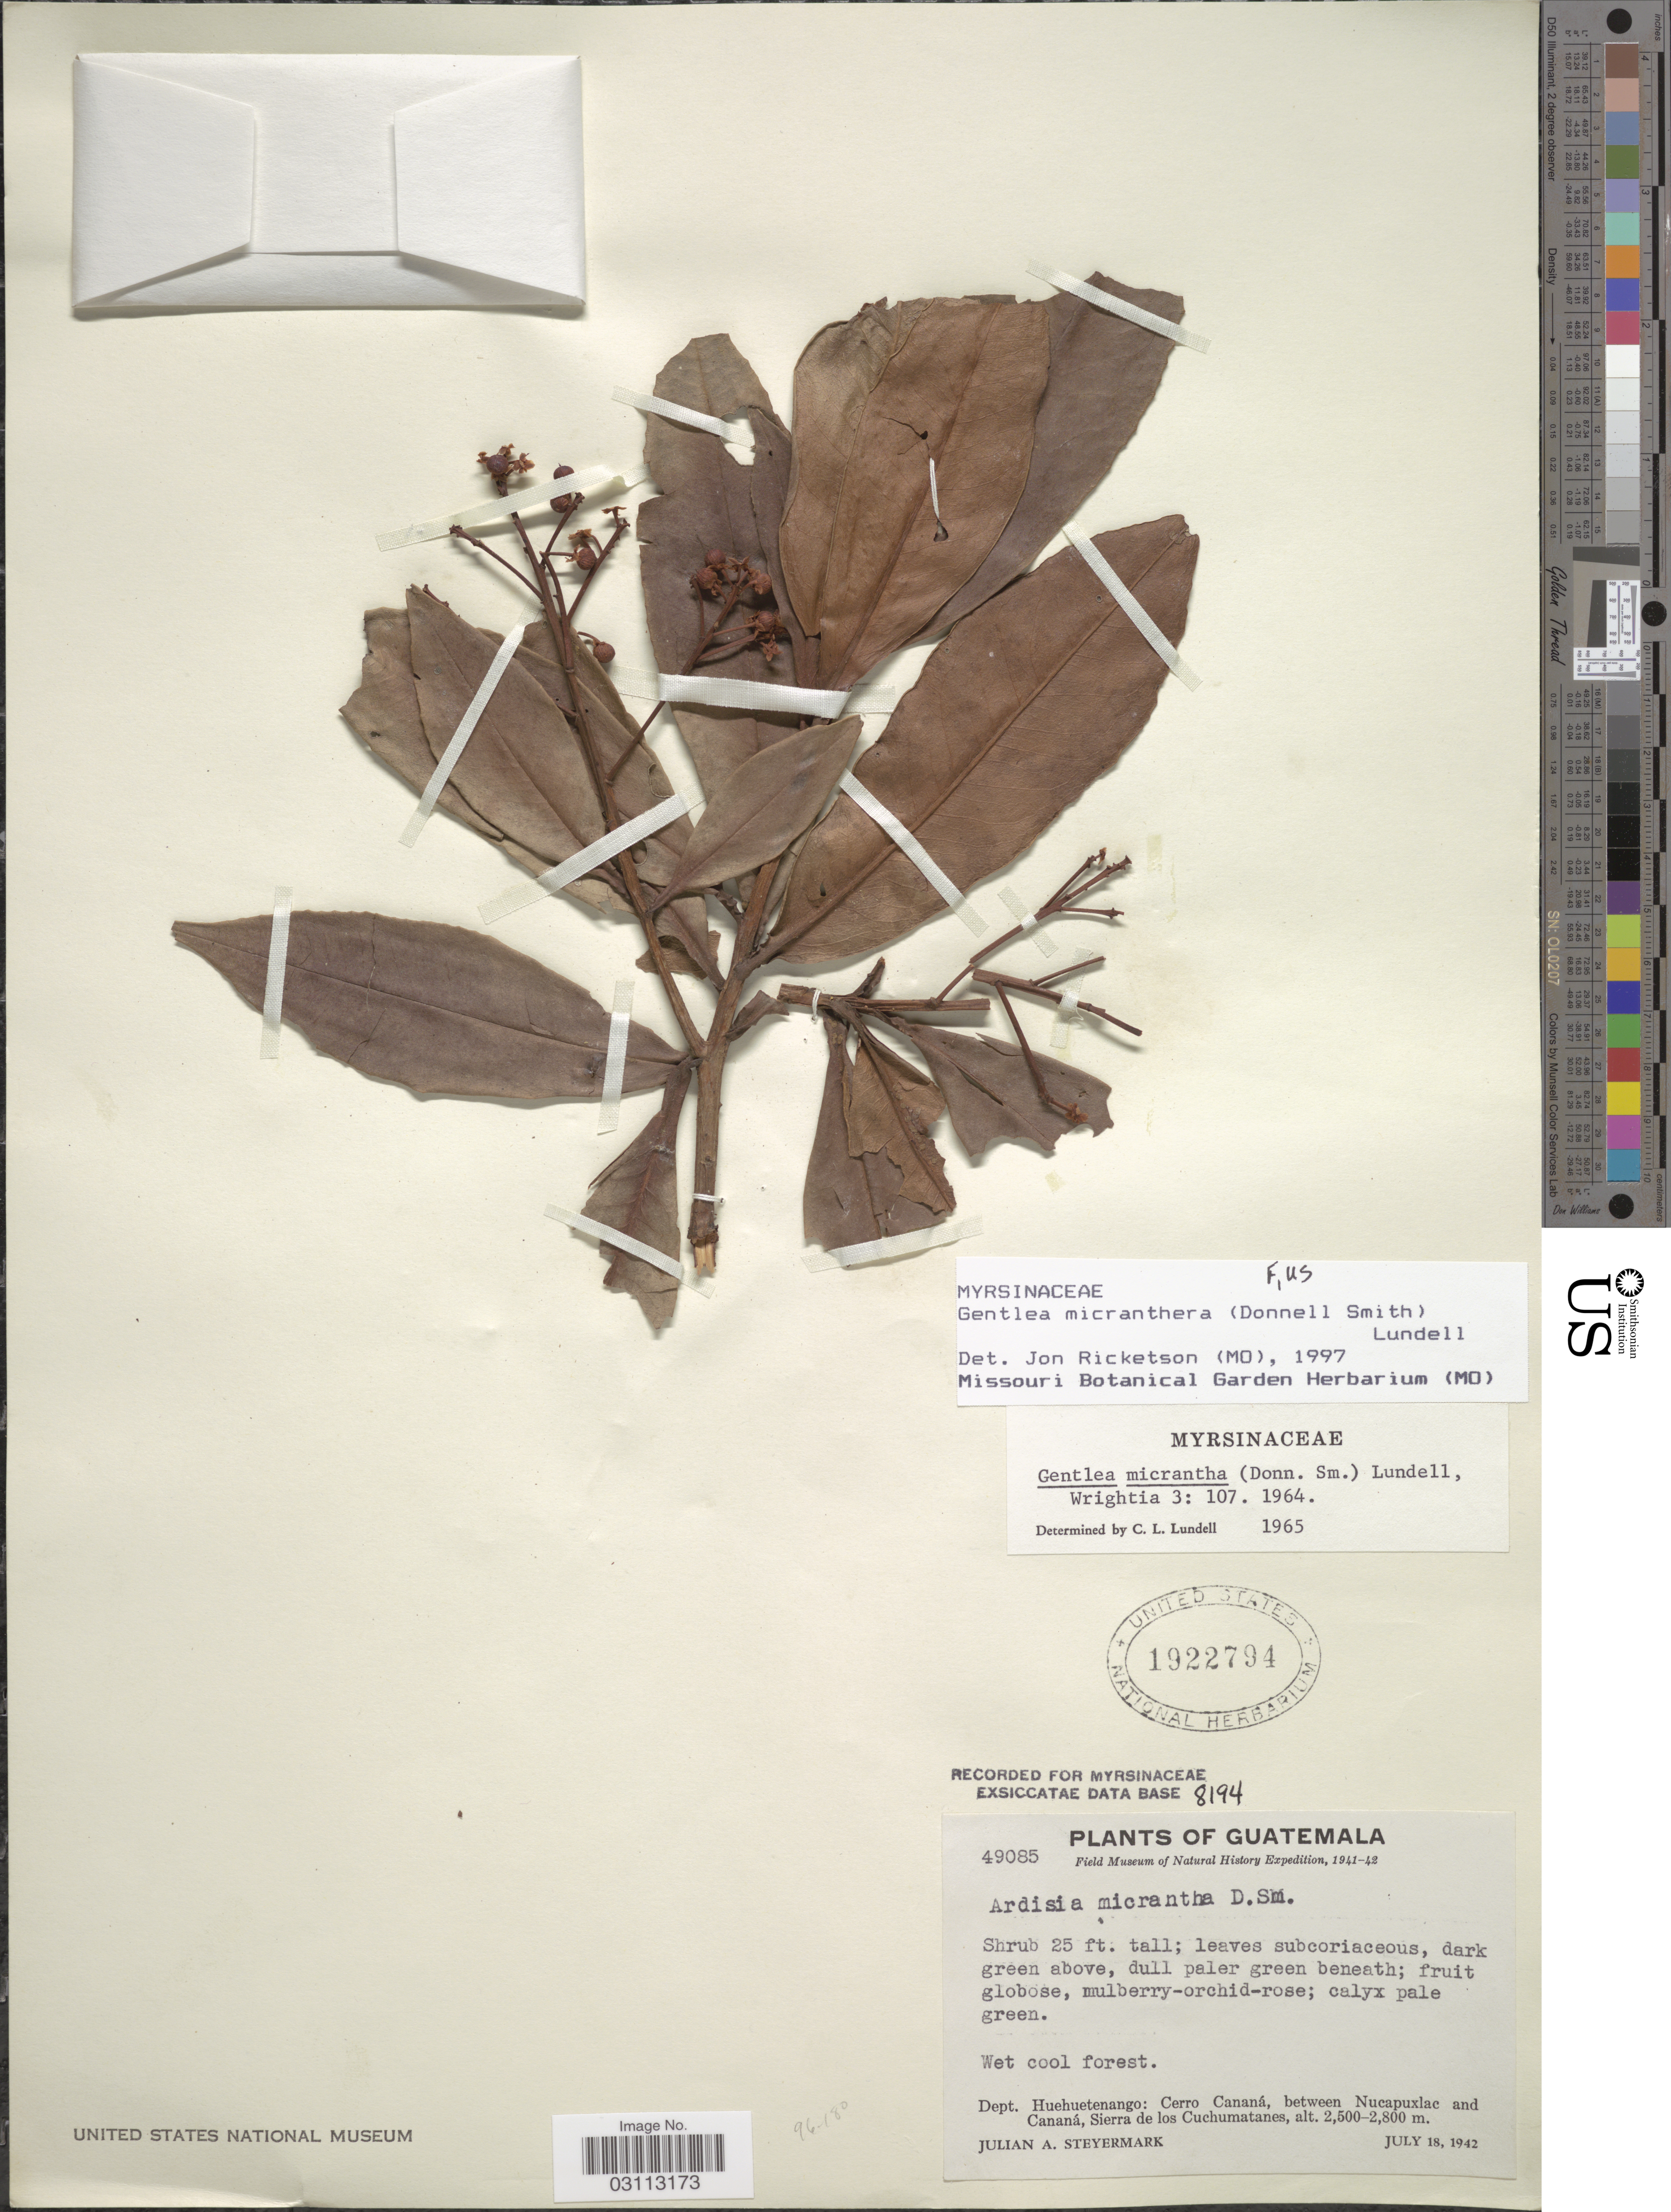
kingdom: Plantae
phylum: Tracheophyta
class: Magnoliopsida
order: Ericales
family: Primulaceae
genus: Gentlea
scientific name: Gentlea micranthera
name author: (Donn. Sm.) Lundell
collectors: J. Steyermark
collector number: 49085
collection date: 1942-07-18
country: Guatemala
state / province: Huehuetenango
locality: Dept. Huehuetenango: Cerro Cananá, between Nucapuxlac and Cananá, Sierra de los Cuchumatanes.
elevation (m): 2500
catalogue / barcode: US 1922794